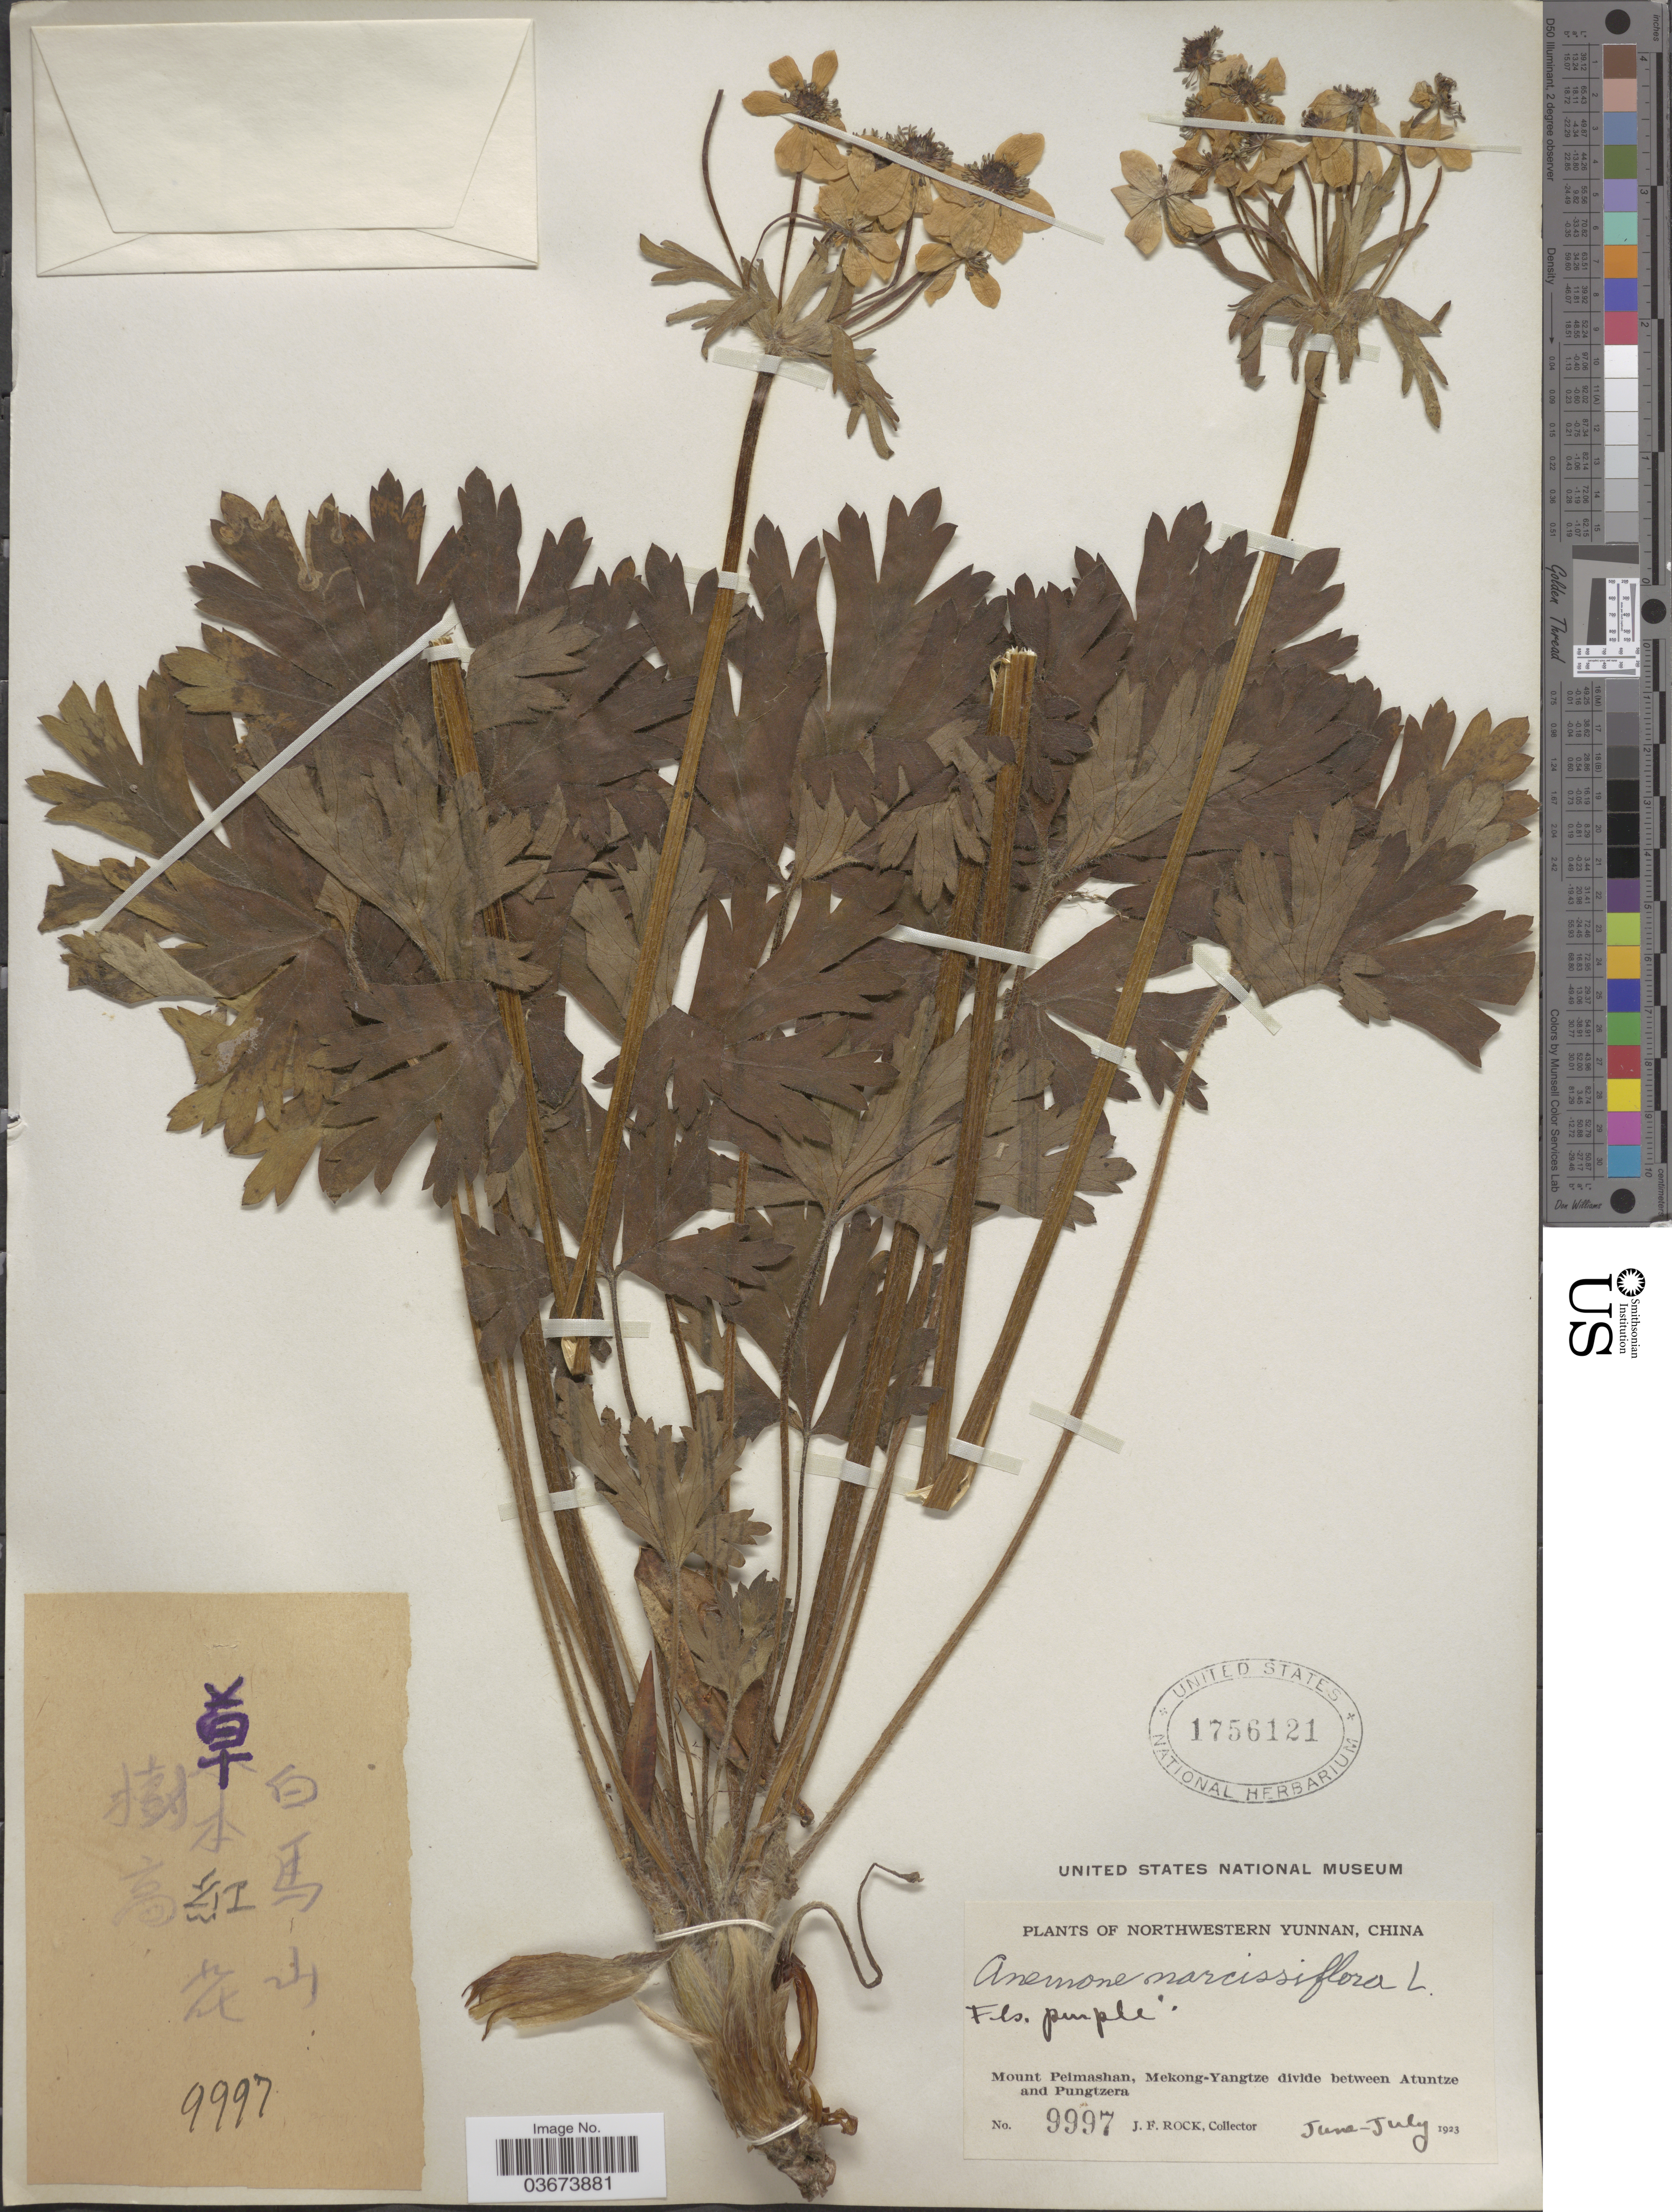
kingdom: Plantae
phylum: Tracheophyta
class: Magnoliopsida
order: Ranunculales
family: Ranunculaceae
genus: Anemone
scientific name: Anemone narcissiflora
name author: L.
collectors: J. Rock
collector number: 9997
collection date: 1923-06/1923-07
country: China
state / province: Yunnan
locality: Northwestern Yunnan. Mount Peimanshan, Mekong-Yangtze divide between Atuntze and Pungtzera.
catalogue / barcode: US 1756121